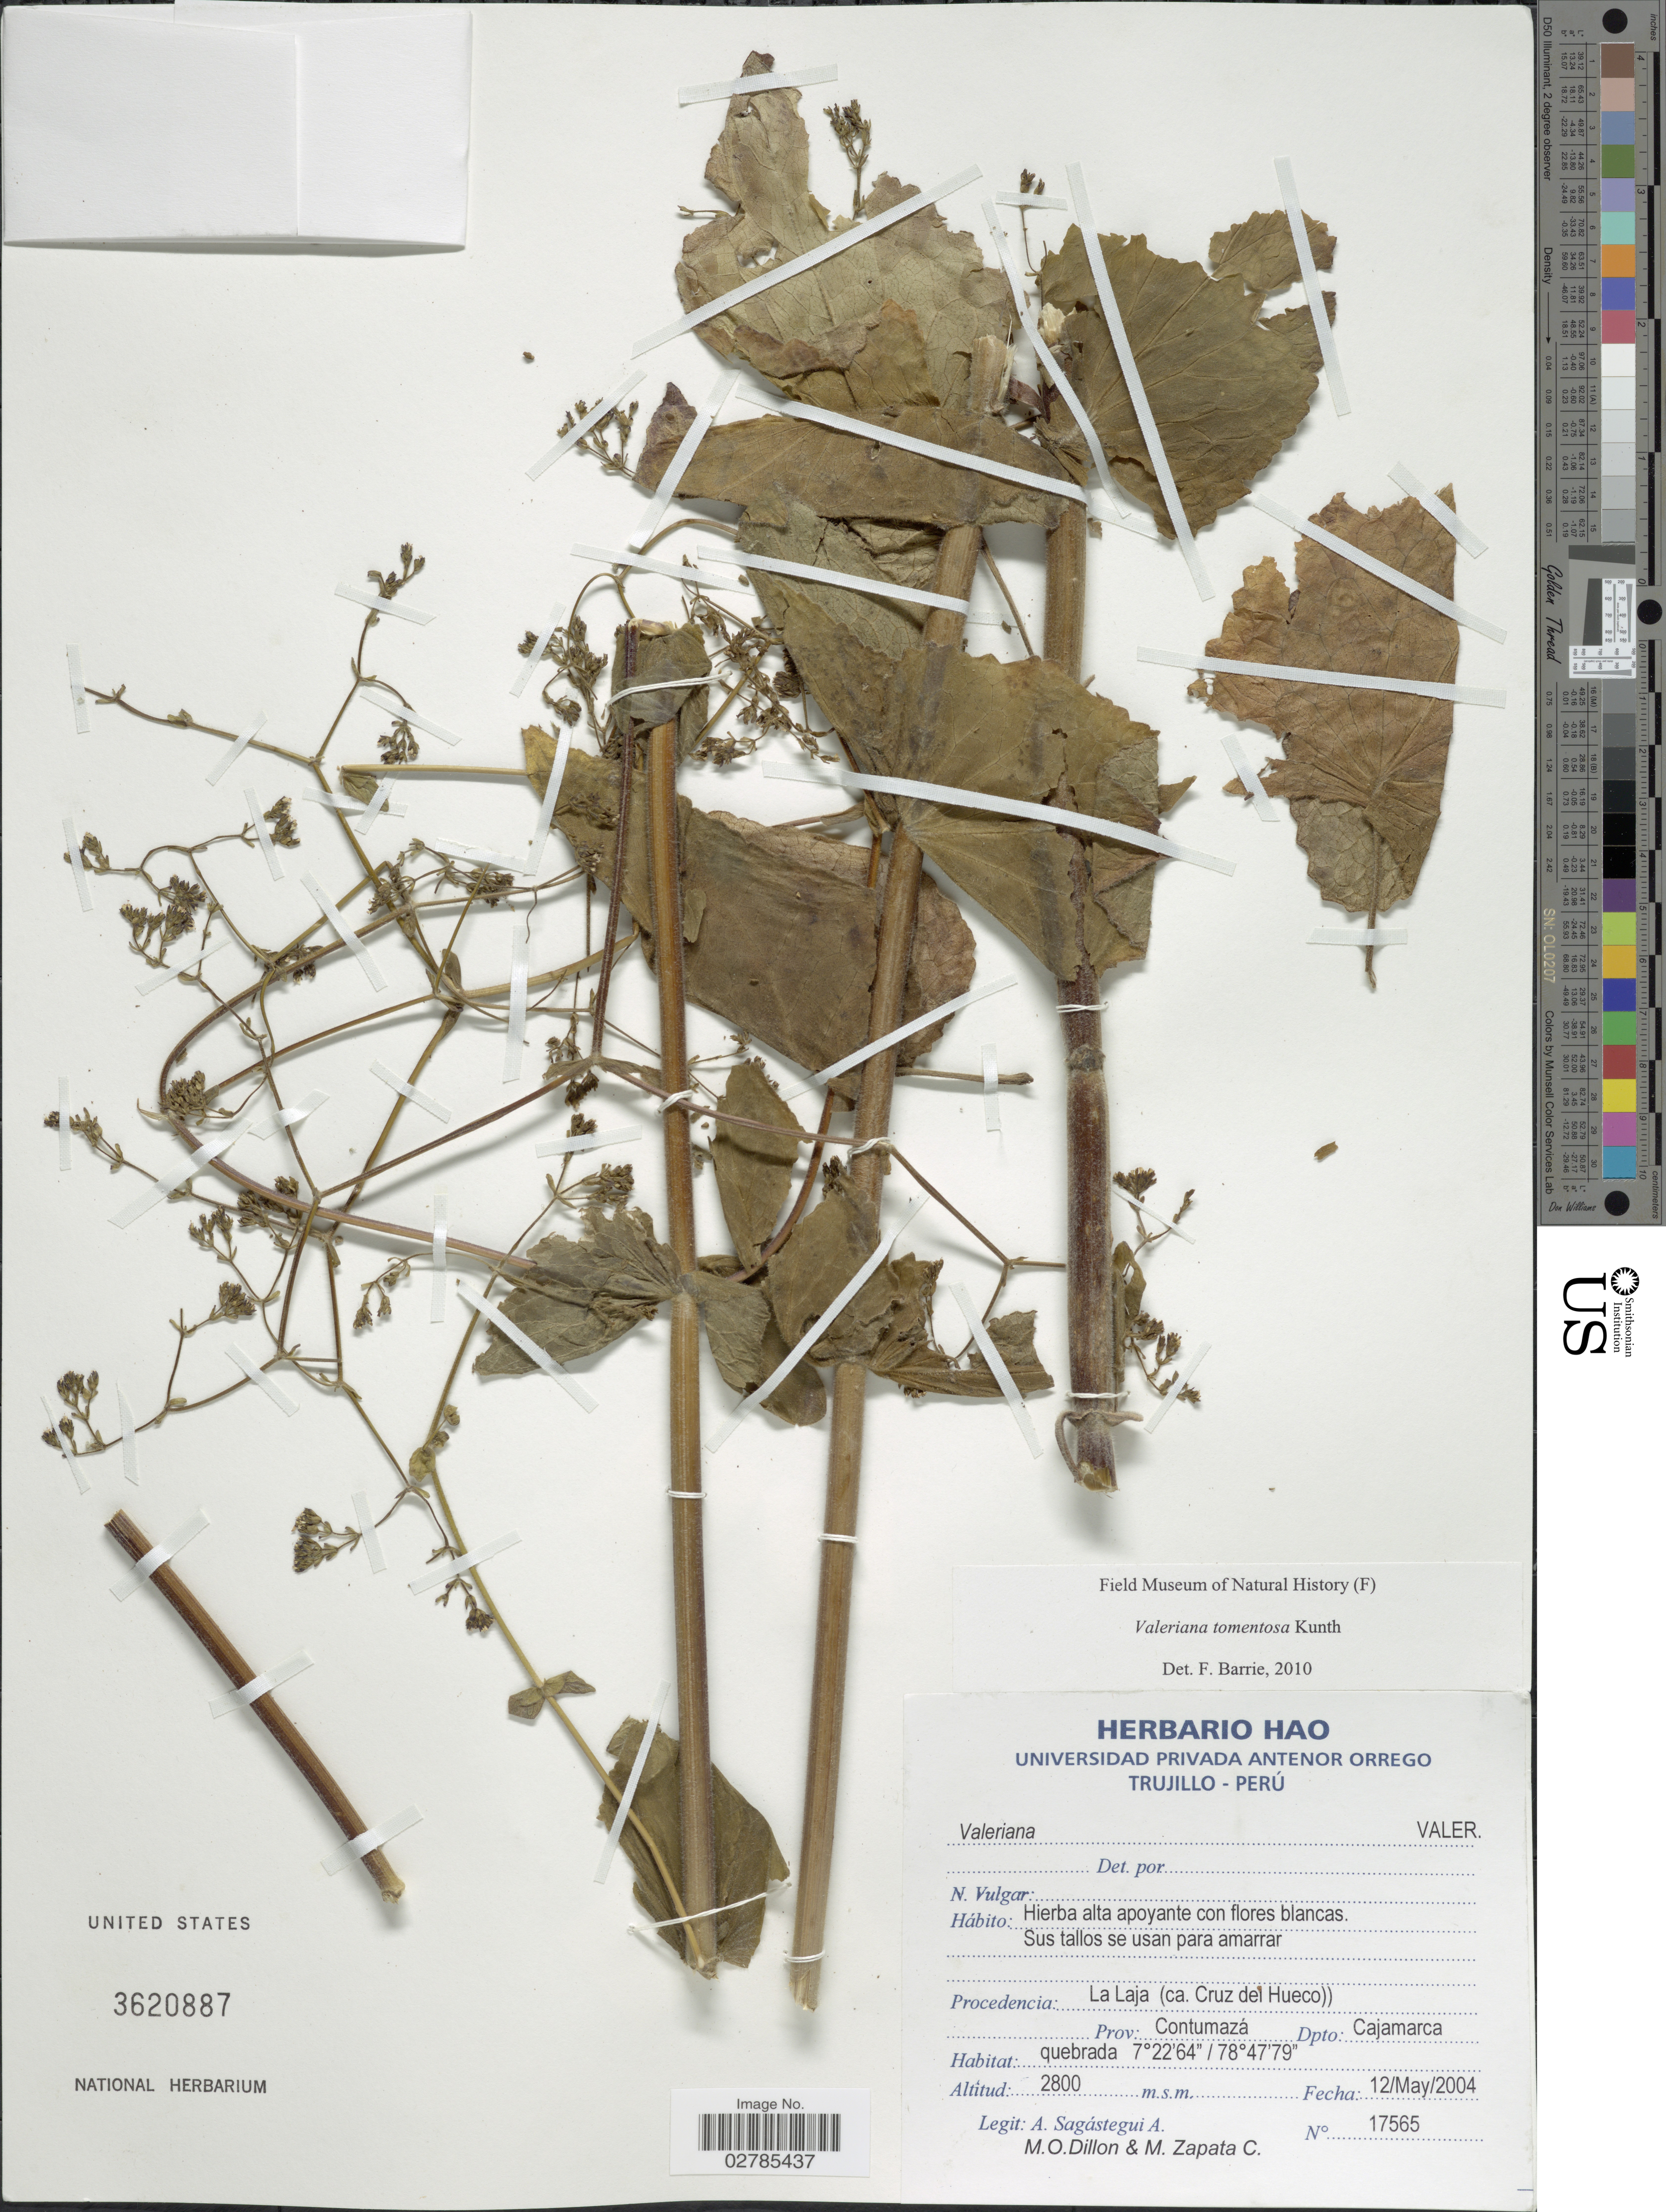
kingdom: Plantae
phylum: Tracheophyta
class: Magnoliopsida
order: Dipsacales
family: Caprifoliaceae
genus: Valeriana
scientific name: Valeriana tomentosa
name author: Kunth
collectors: A. Sagástegui A., M. O. Dillon & M. Zapata Cruz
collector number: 17565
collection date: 2004-05-12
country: Peru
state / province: Cajamarca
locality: La Laja (ca. Cruz del Hueco). Prov. Contumazá. Dpto: Cajamarca.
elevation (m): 2800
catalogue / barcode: US 3620887